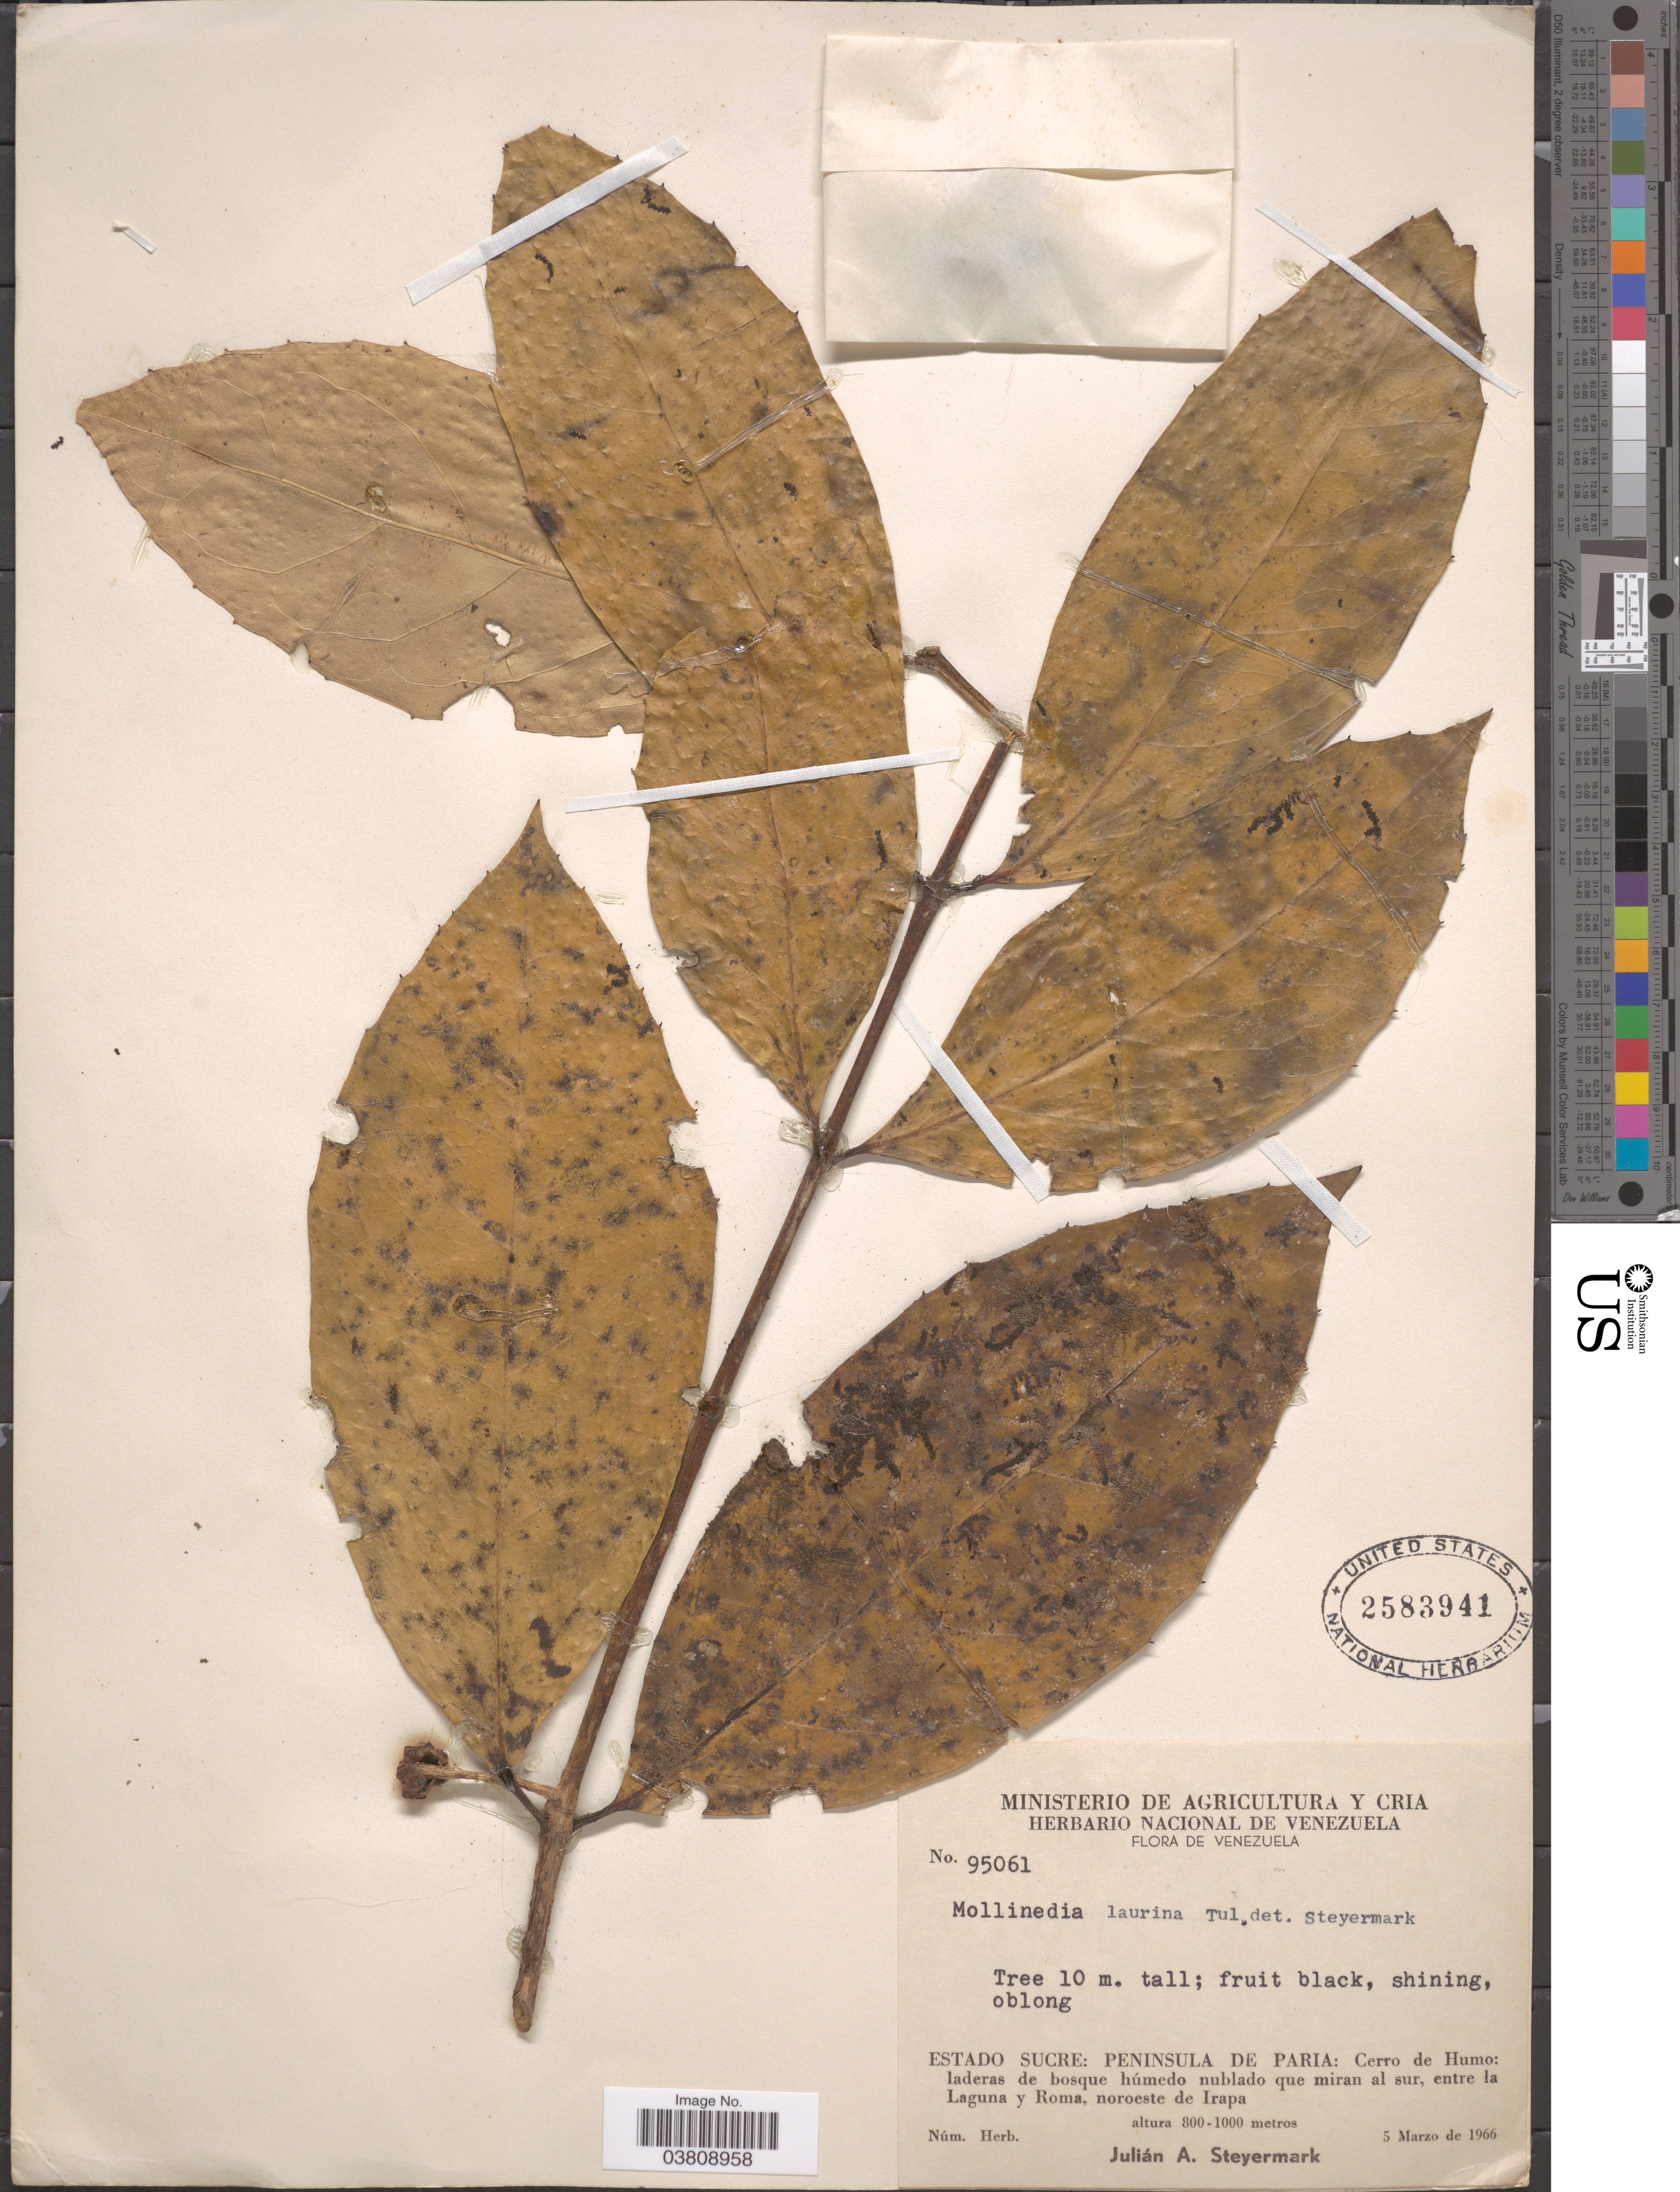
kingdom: Plantae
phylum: Tracheophyta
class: Magnoliopsida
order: Laurales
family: Monimiaceae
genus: Mollinedia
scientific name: Mollinedia laurina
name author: Tul.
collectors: J. Steyermark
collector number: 95061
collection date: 1966-03-05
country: Venezuela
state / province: Sucre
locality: Peninsula De Paria: Cerro de Humo: laderas de bosque húmedo nublado que miran al sur, entre la Laguna y Roma, noroeste de Irapa.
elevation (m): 800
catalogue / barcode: US 2583941